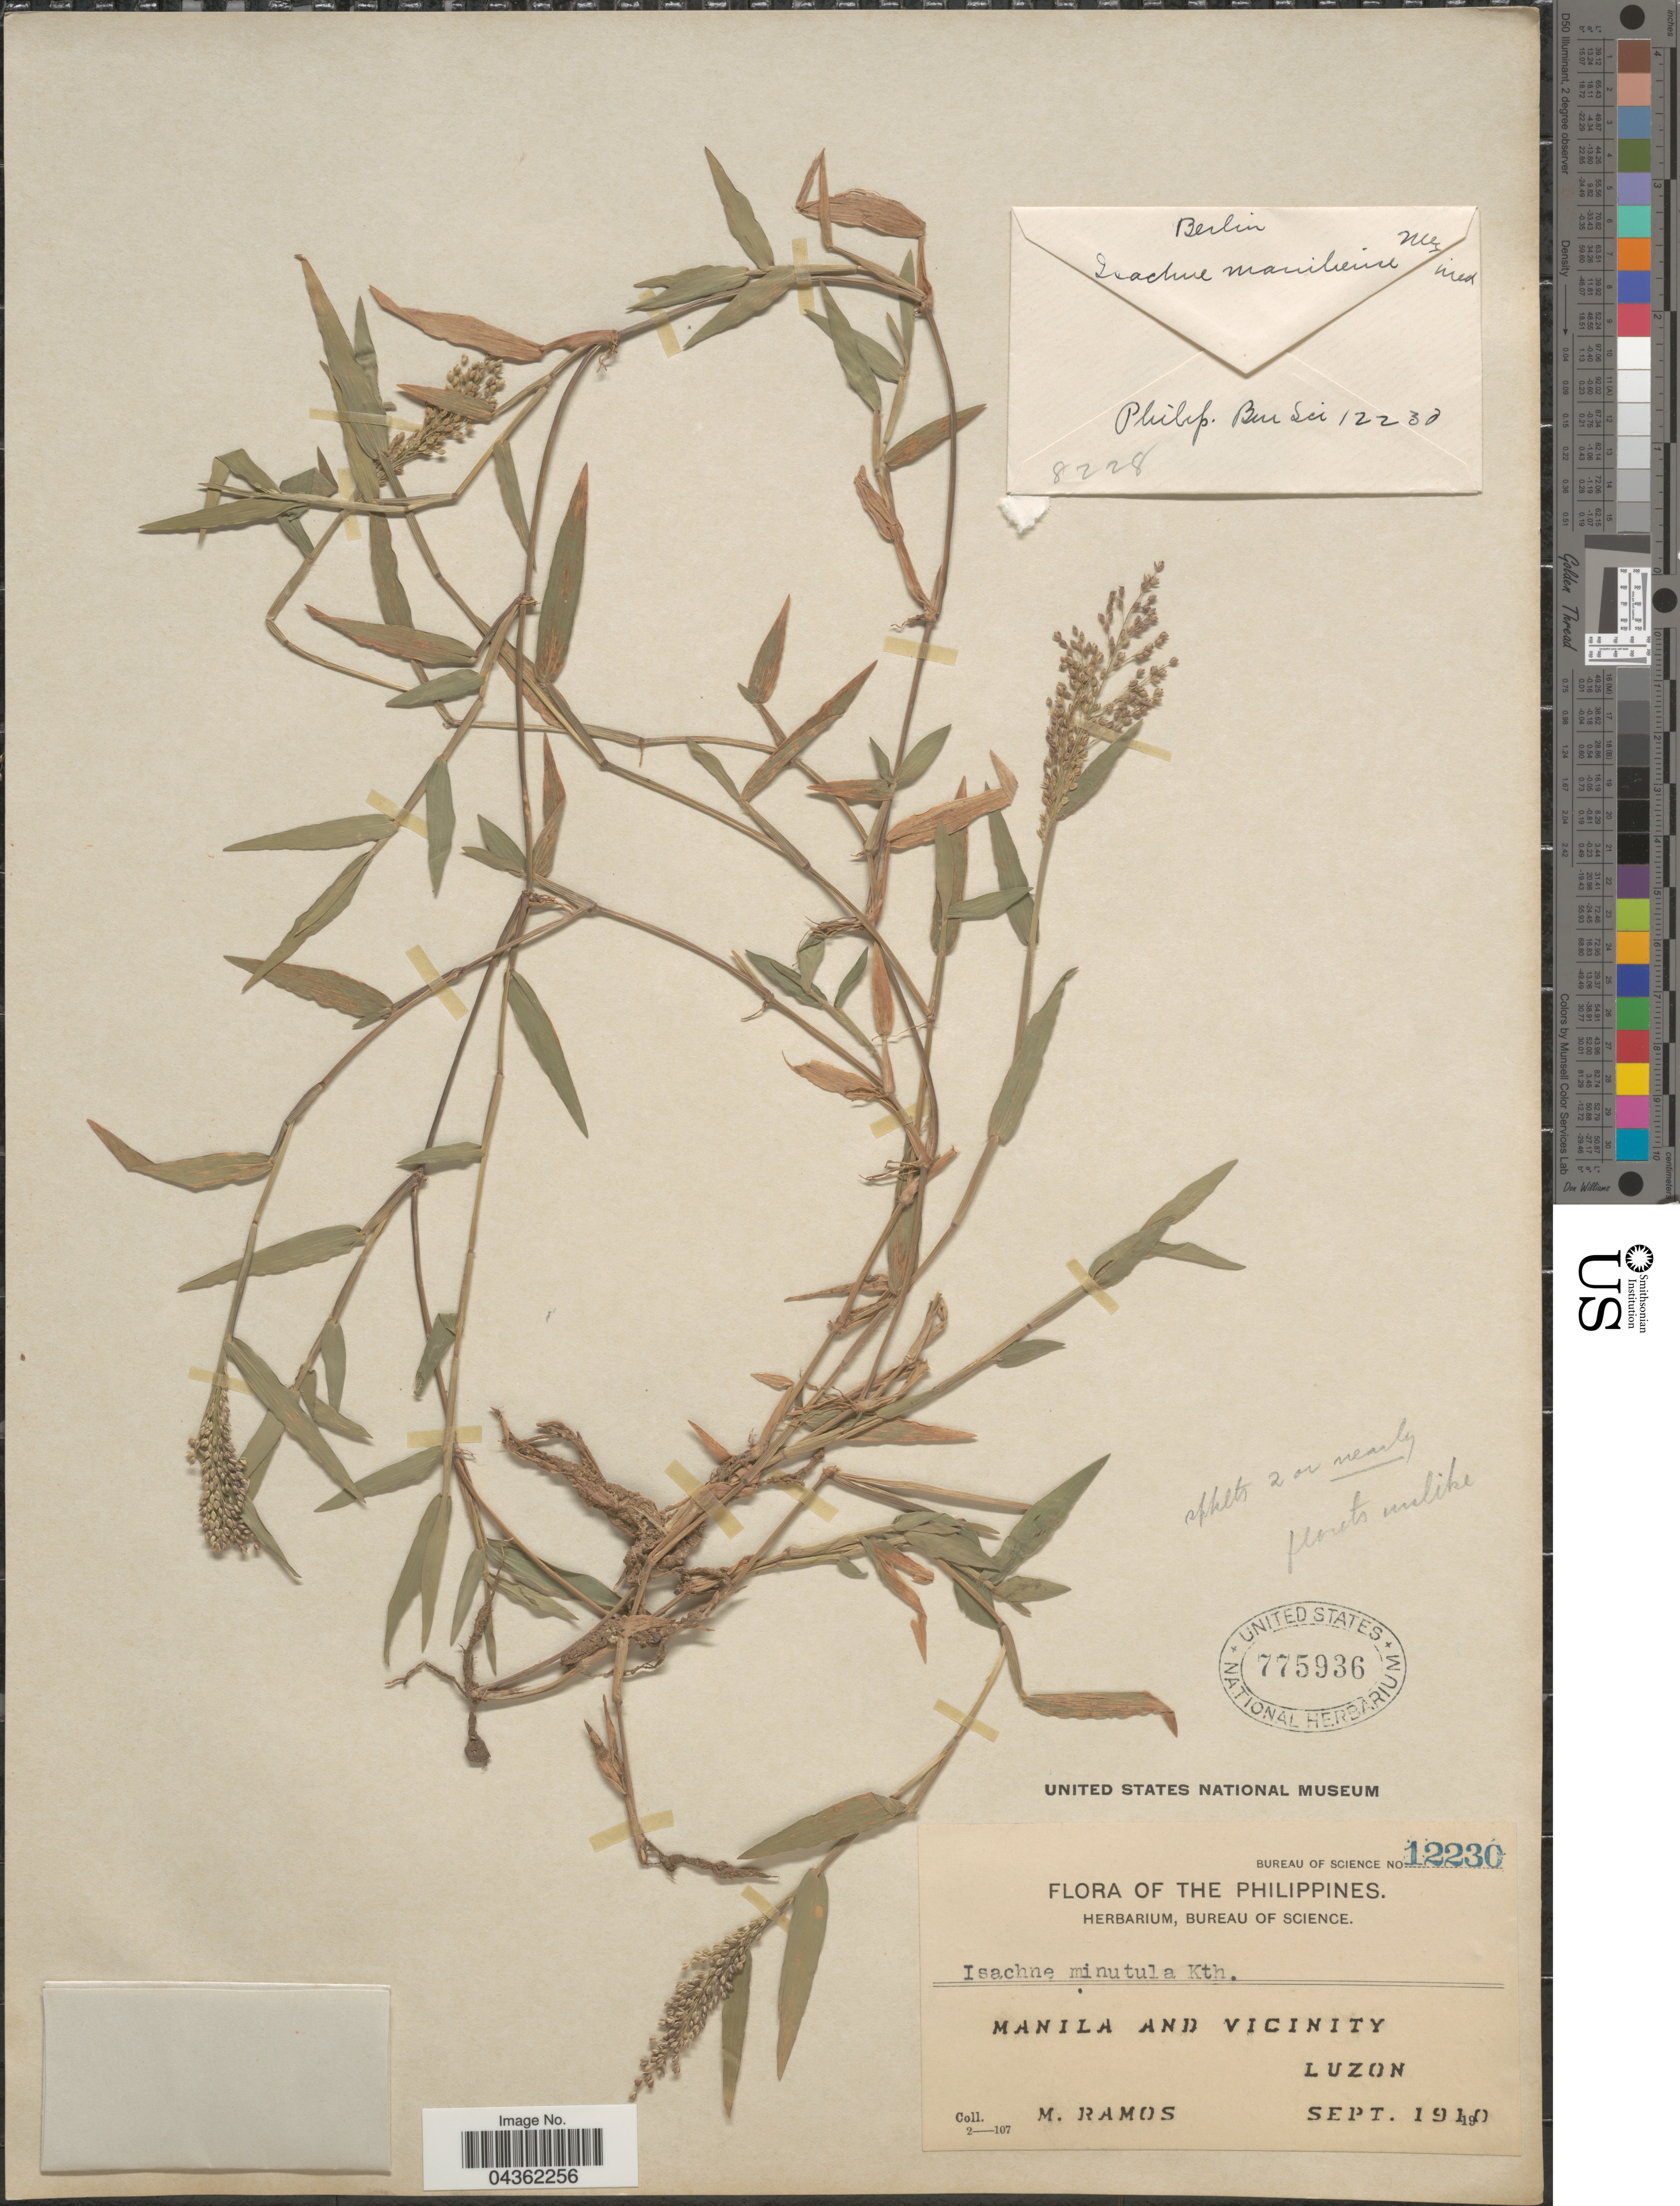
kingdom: Plantae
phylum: Tracheophyta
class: Liliopsida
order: Poales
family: Poaceae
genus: Isachne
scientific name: Isachne sp.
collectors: M. Ramos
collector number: Bureau of Science 12230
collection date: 1910-09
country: Philippines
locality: Manila and Vicinity, Luzon.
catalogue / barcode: US 775936